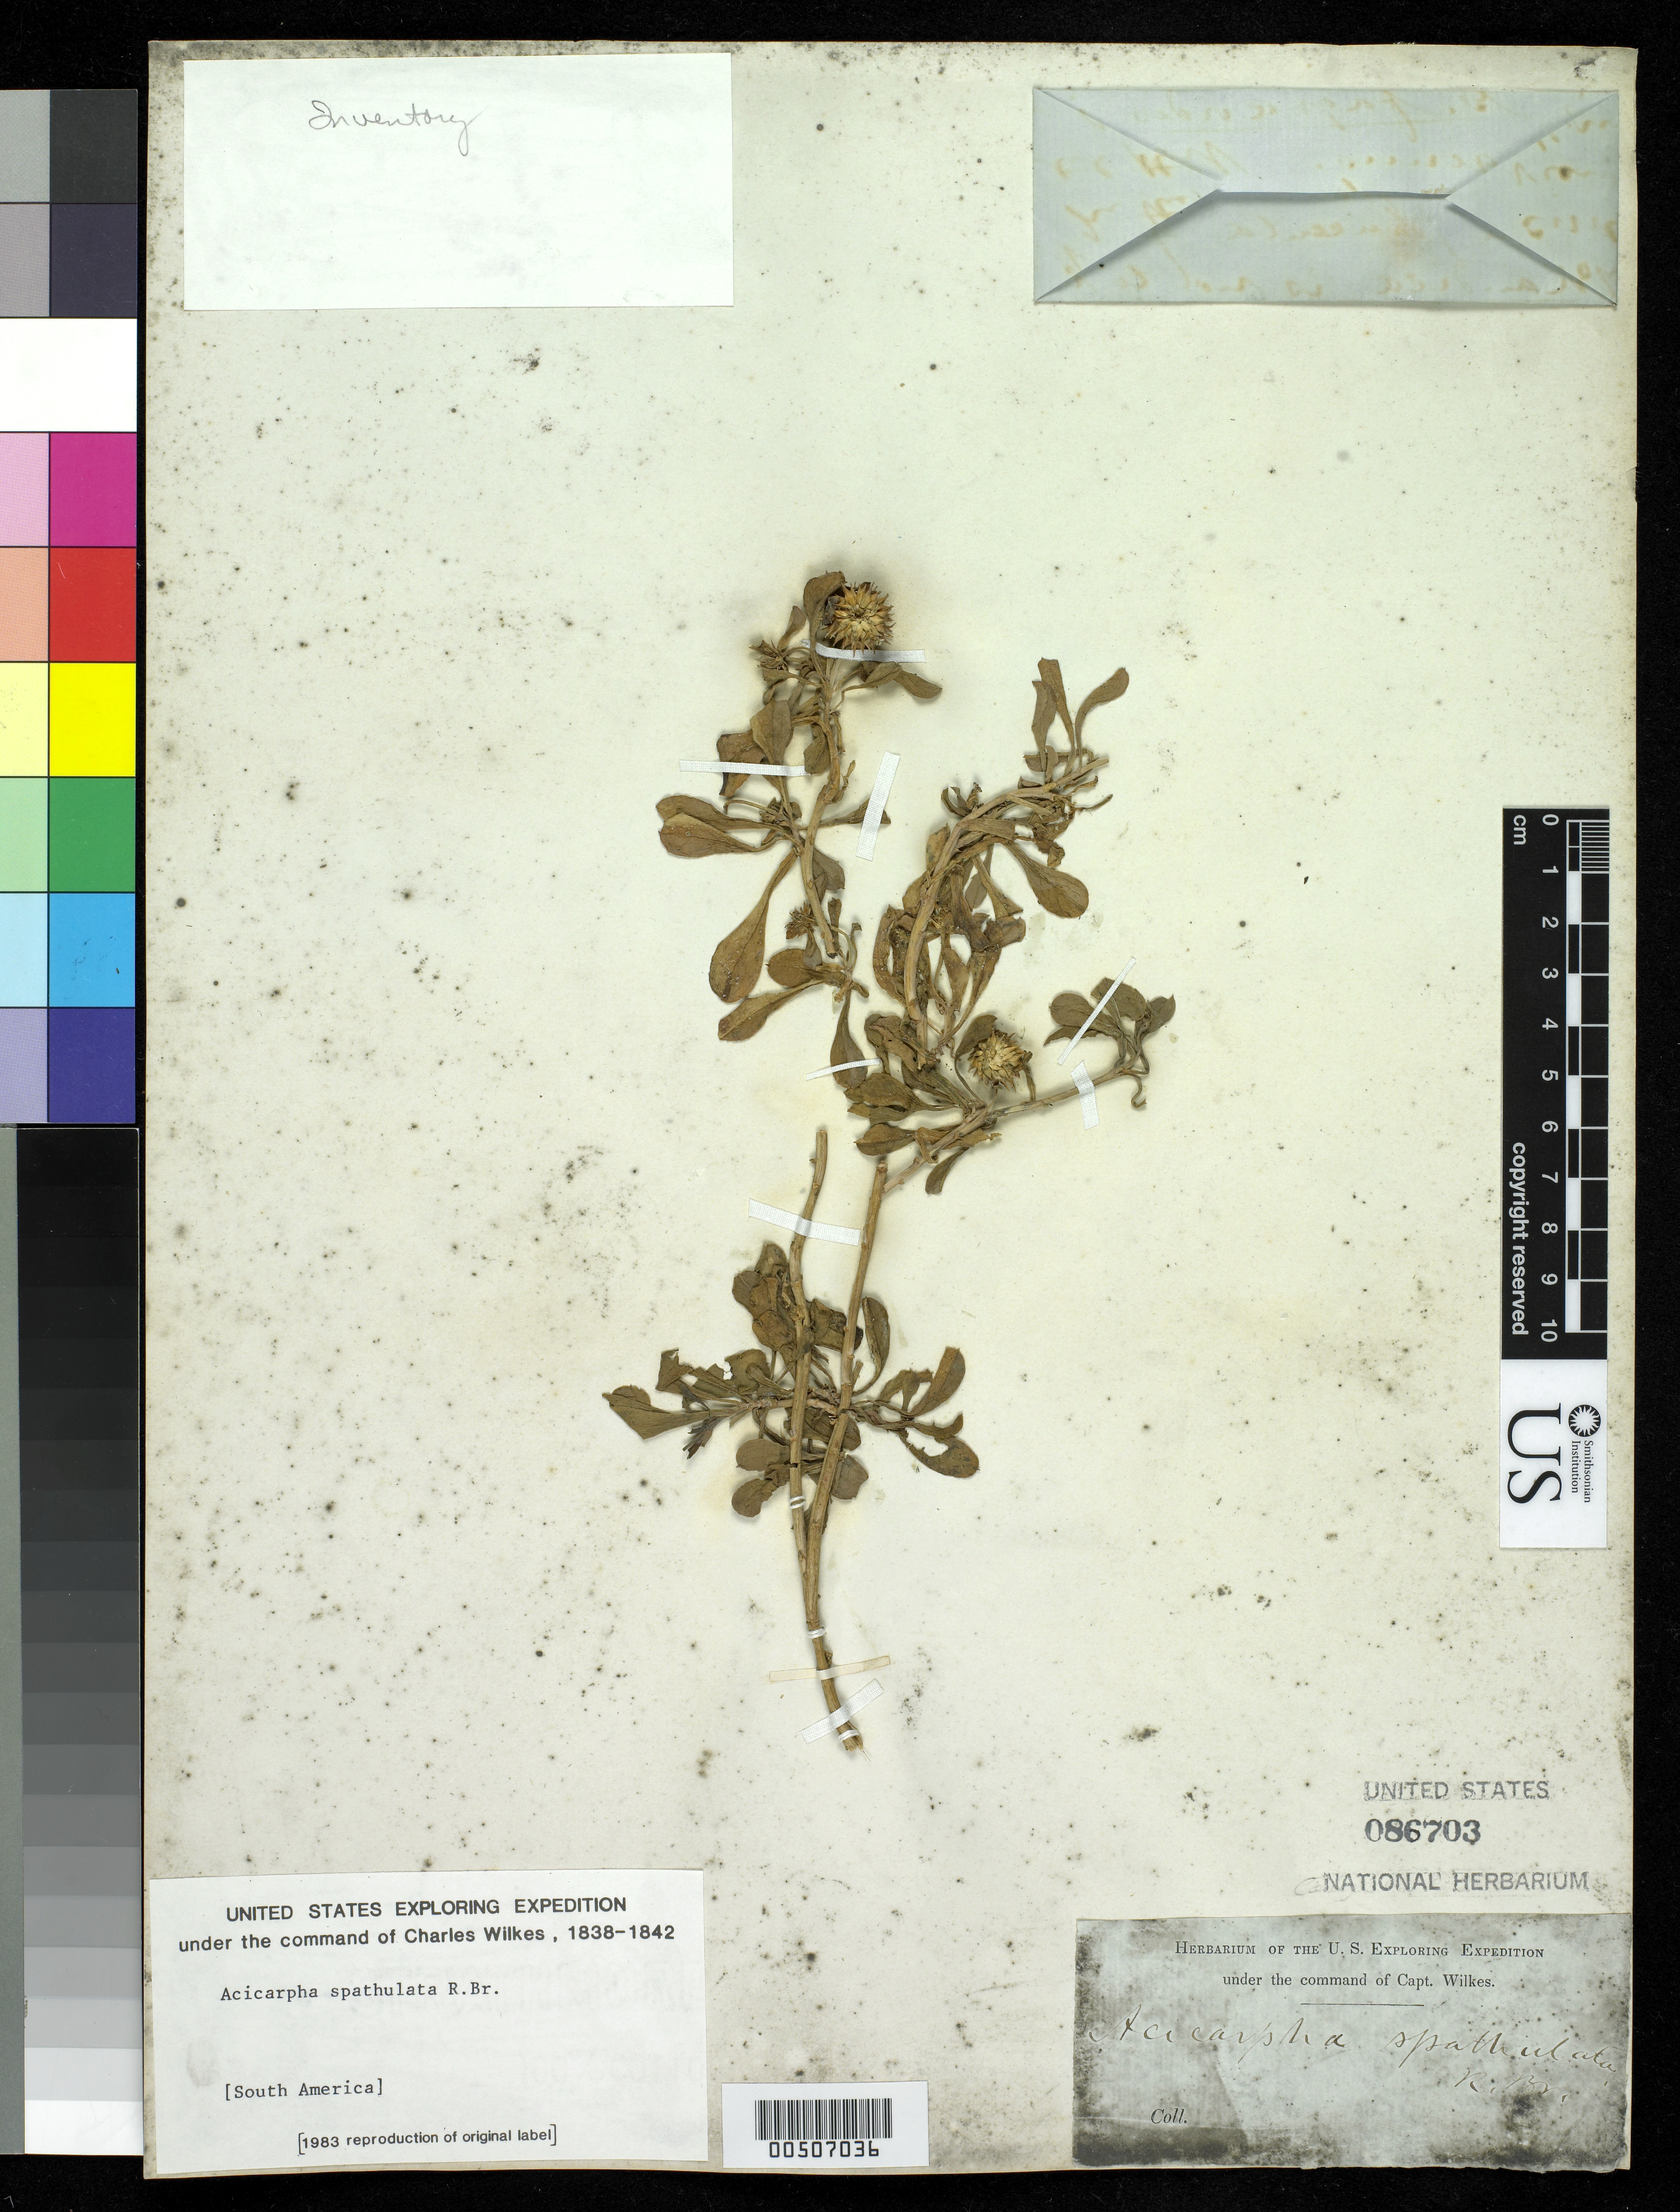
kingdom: Plantae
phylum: Tracheophyta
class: Magnoliopsida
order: Asterales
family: Calyceraceae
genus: Acicarpha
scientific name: Acicarpha spathulata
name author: R. Br.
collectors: Wilkes Explor. Exped.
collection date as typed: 1838 to -- --- 1842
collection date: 1838/1842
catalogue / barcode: US 86703